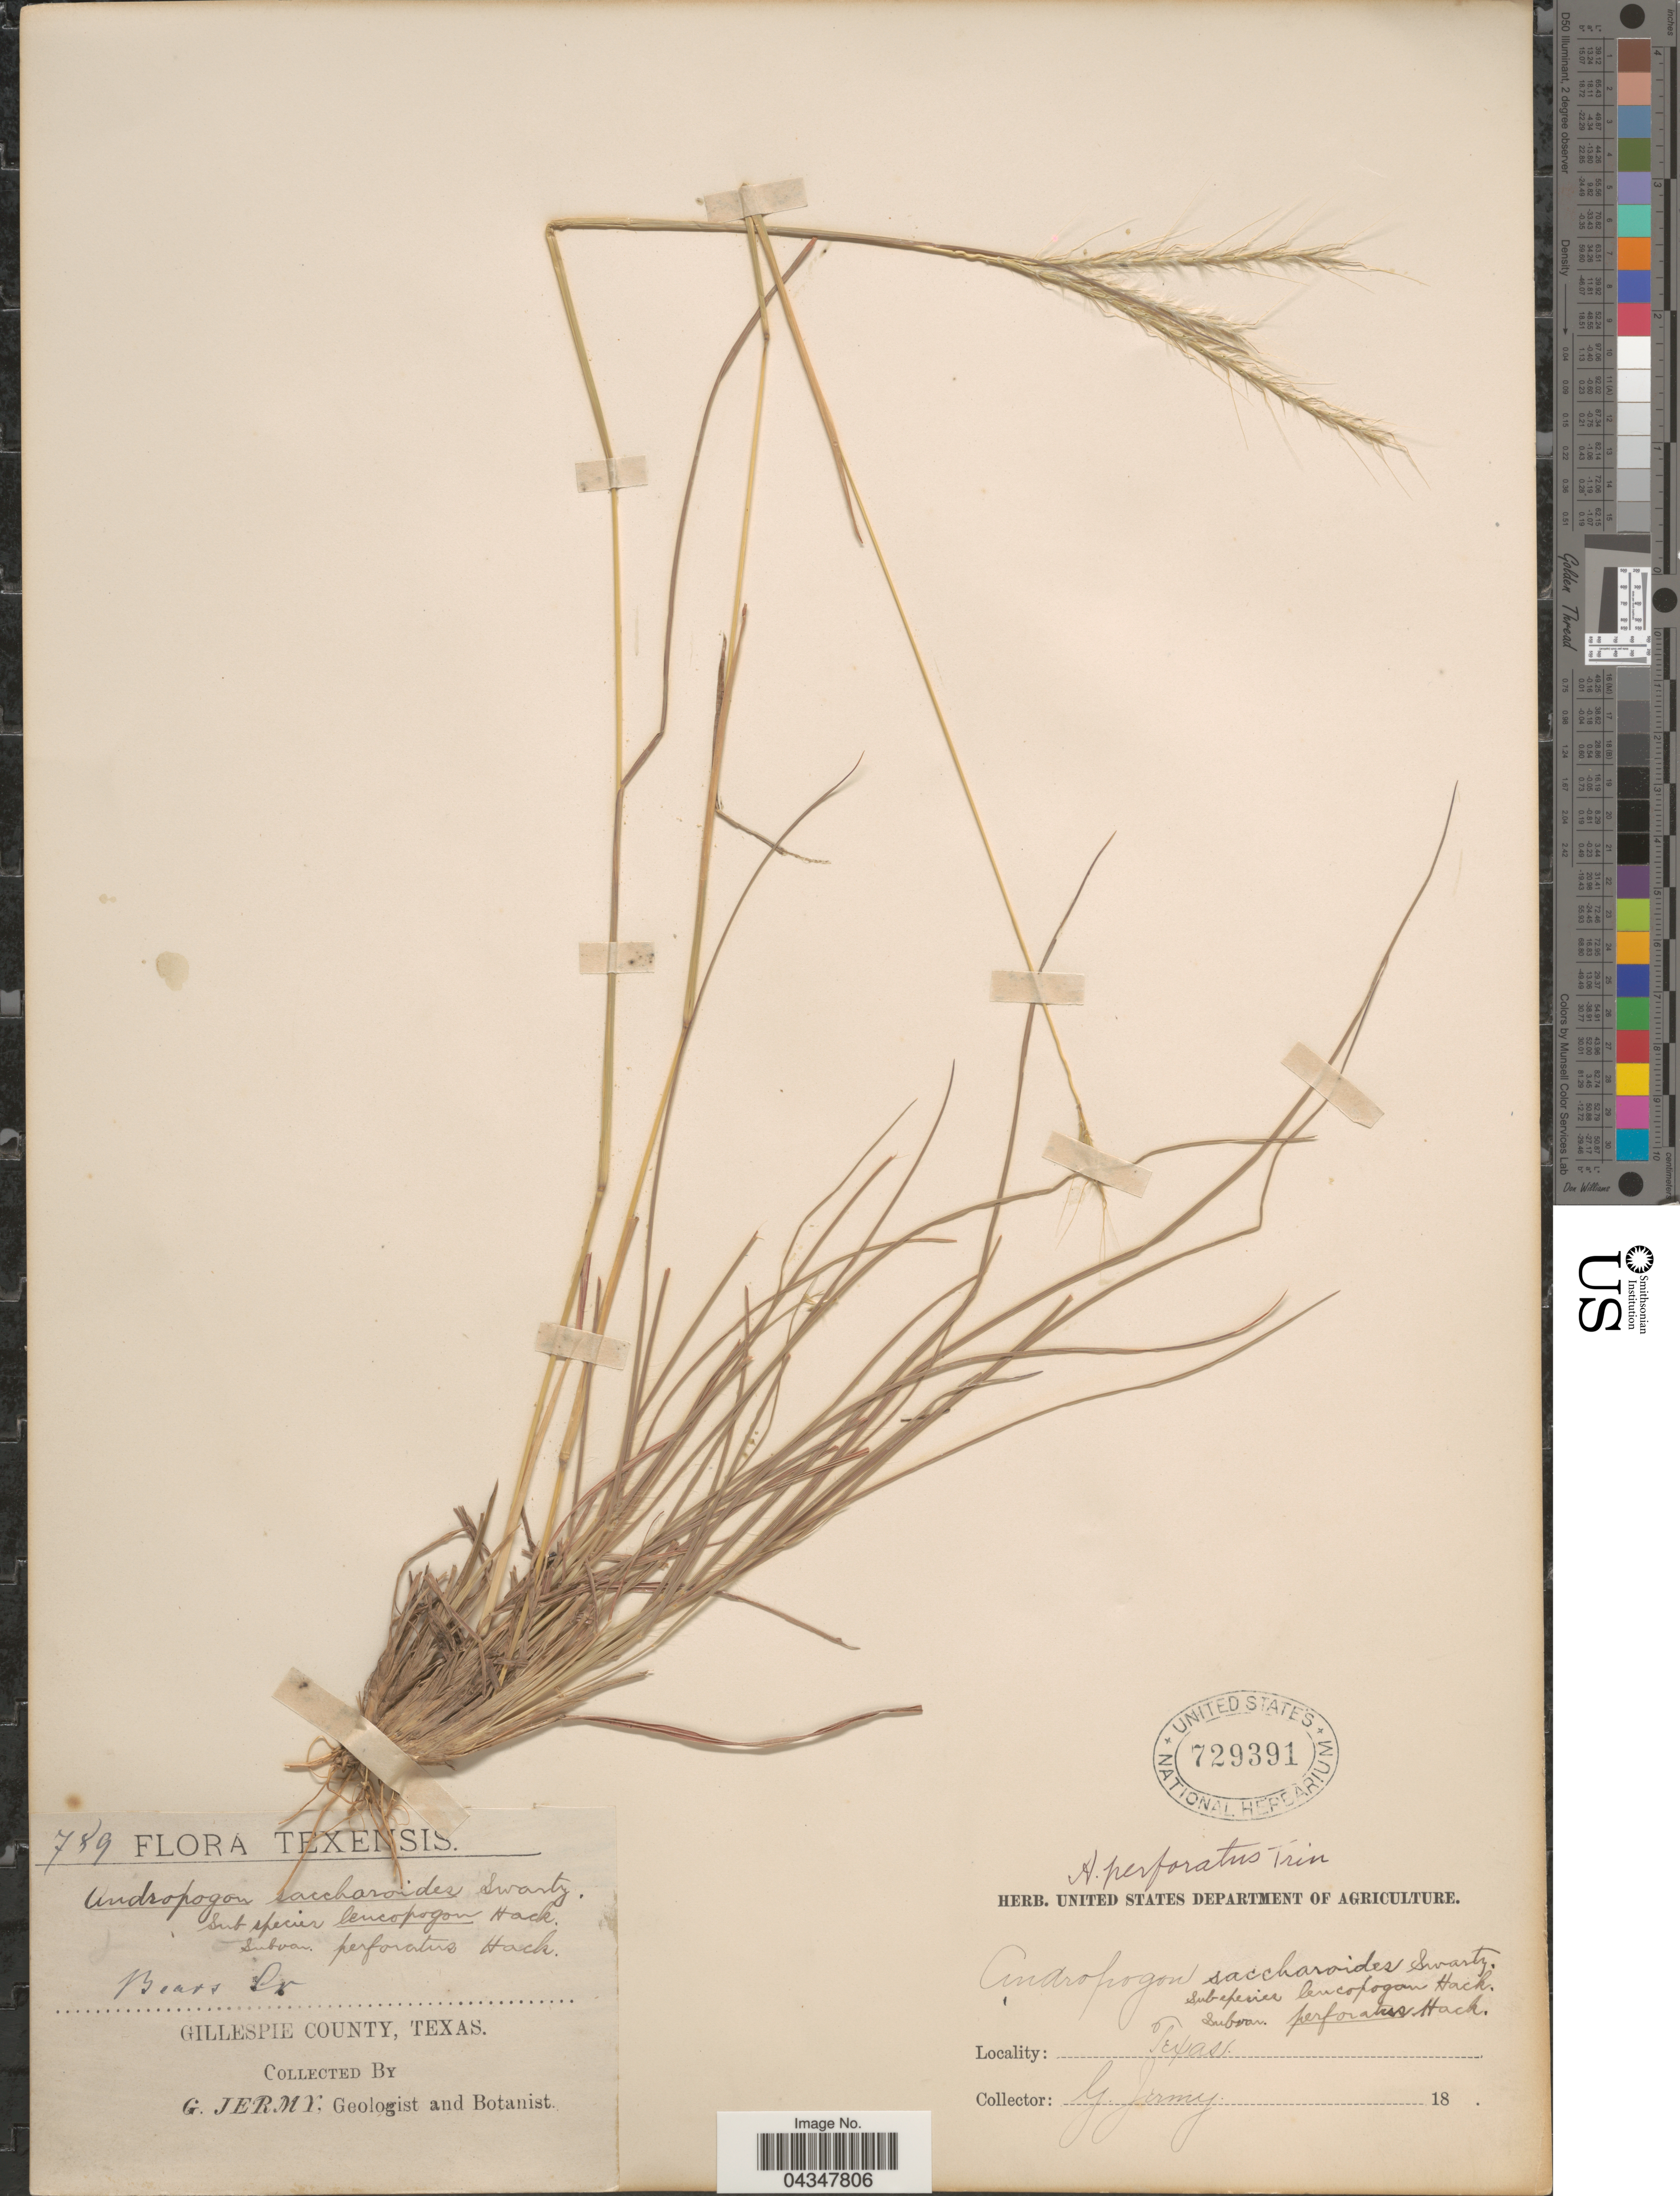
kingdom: Plantae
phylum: Tracheophyta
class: Liliopsida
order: Poales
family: Poaceae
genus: Bothriochloa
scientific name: Bothriochloa perforata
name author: (Trin. ex E. Fourn.) Herter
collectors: G. Jermy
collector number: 789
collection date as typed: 18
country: United States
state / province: Texas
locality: Bexar Co. Gillespie County.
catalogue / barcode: US 729391